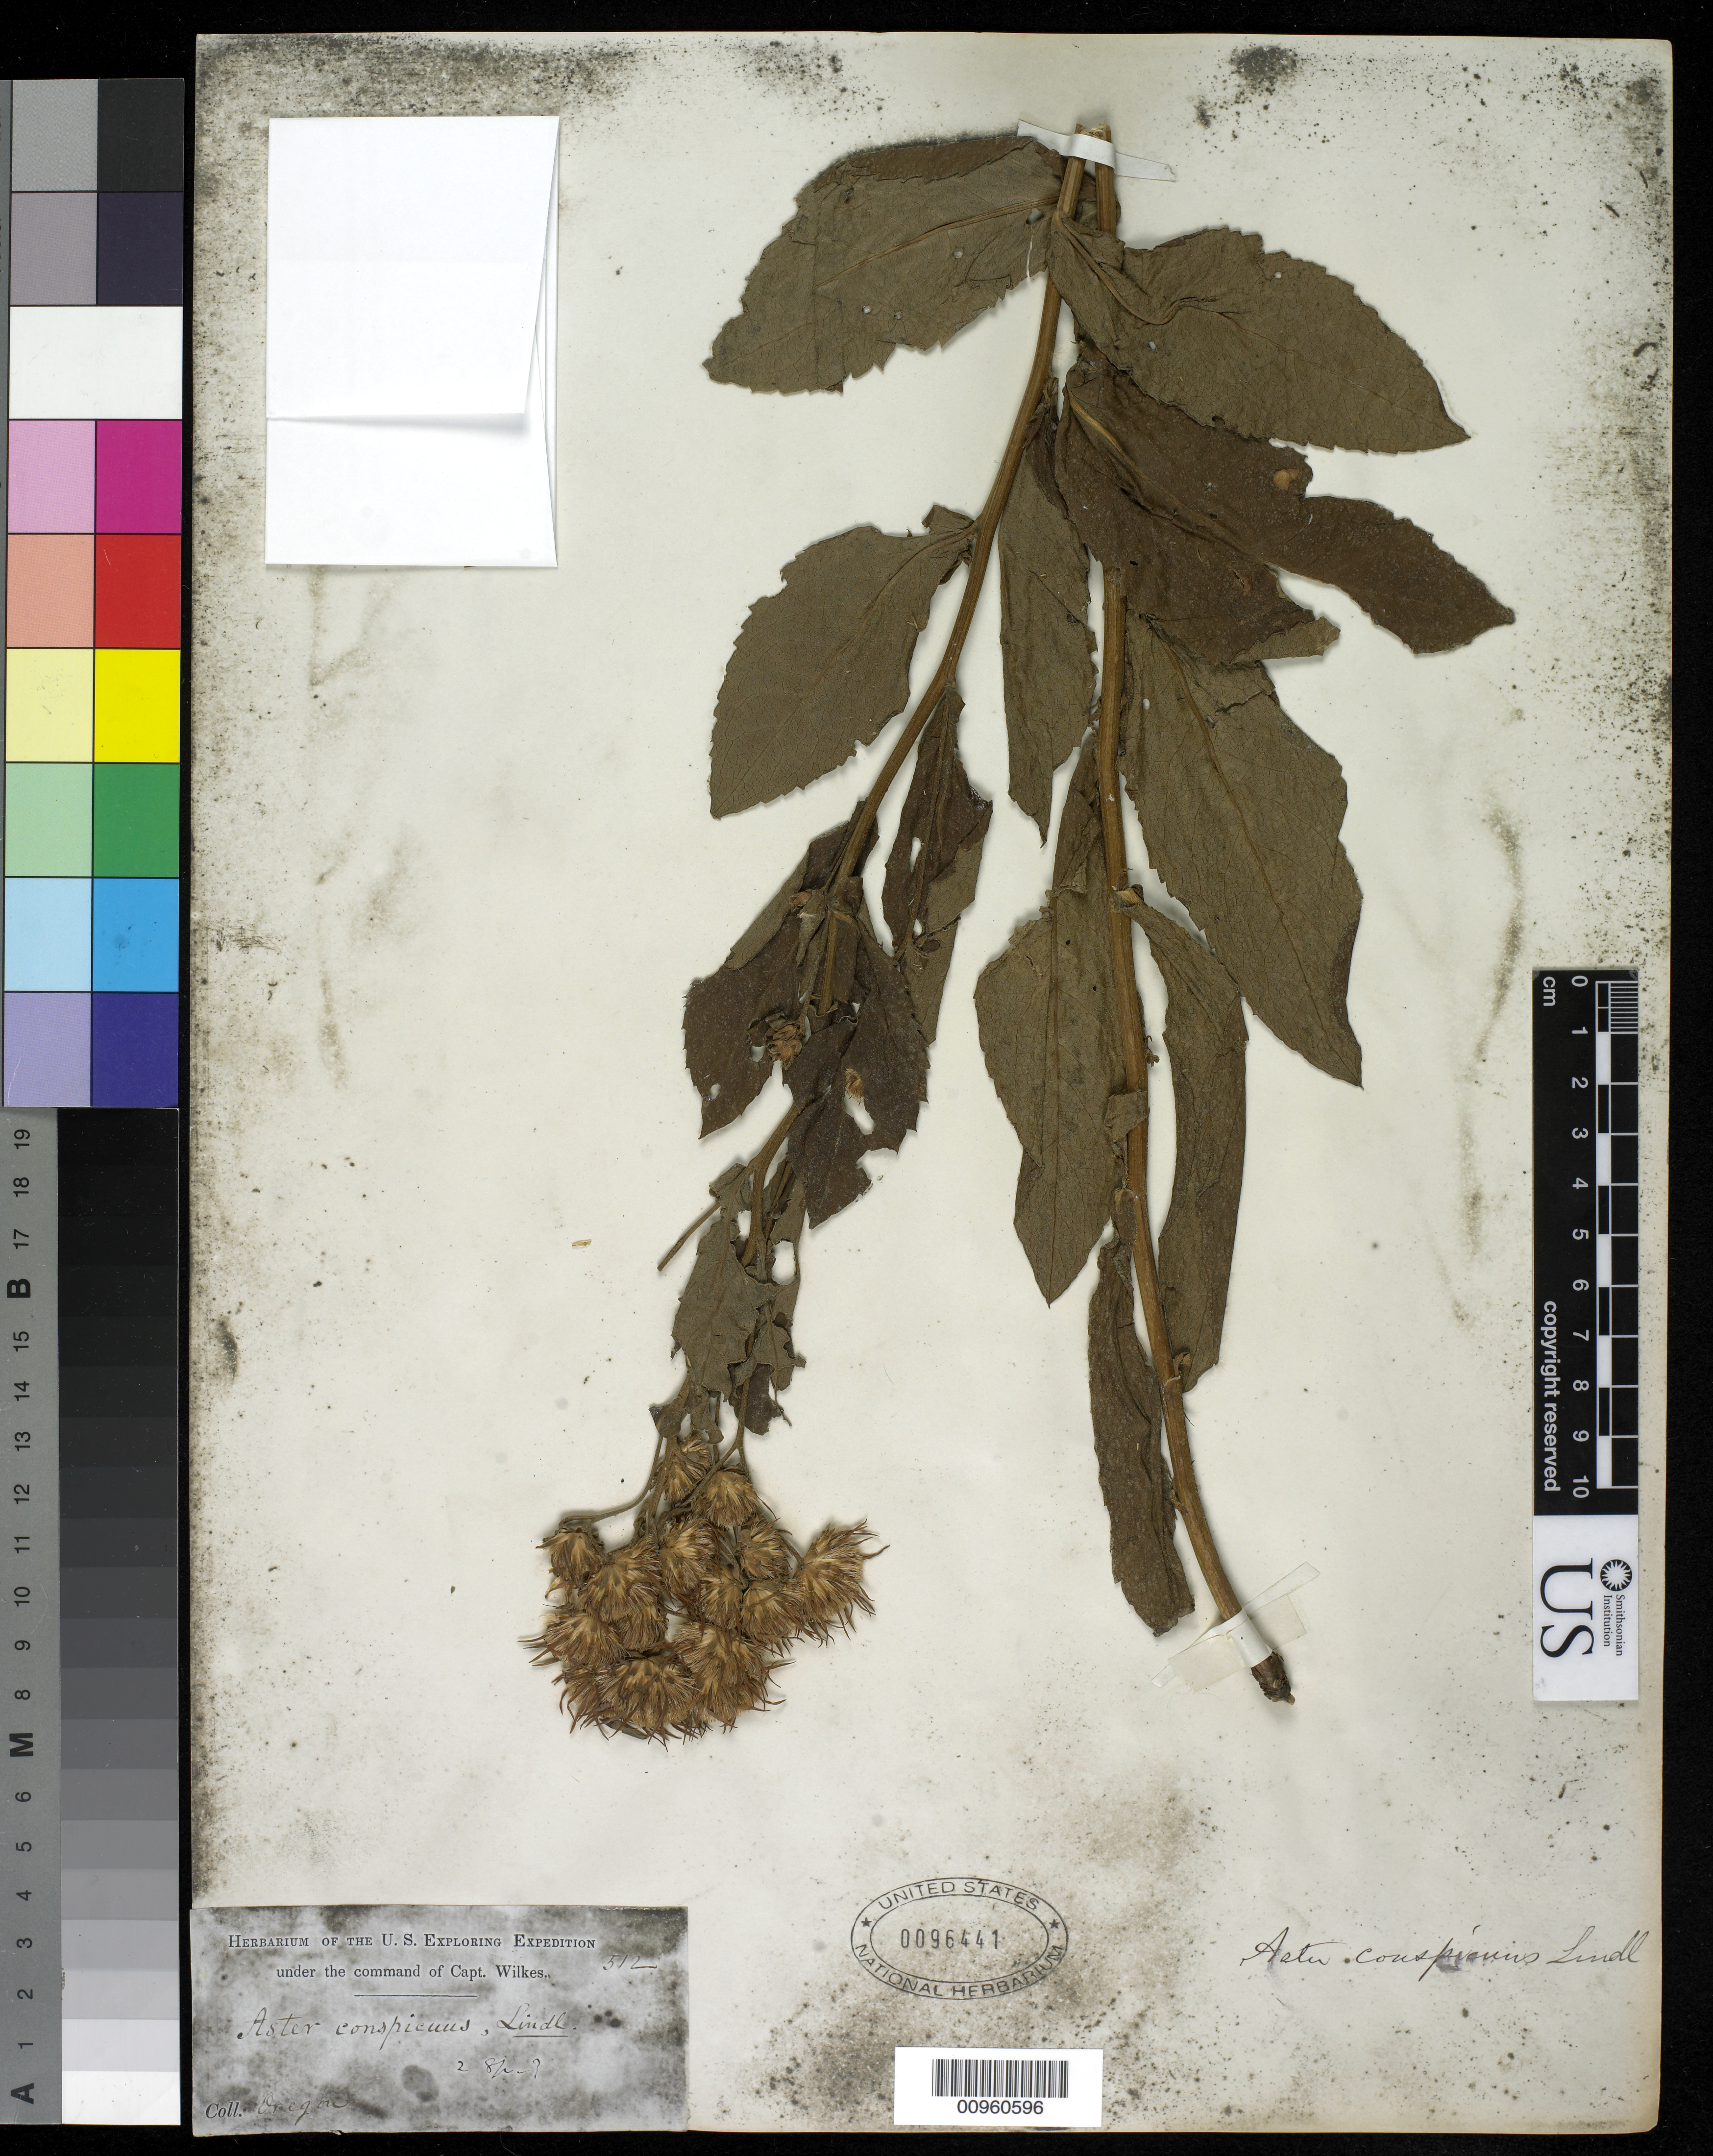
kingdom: Plantae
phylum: Tracheophyta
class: Magnoliopsida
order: Asterales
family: Asteraceae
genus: Eurybia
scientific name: Eurybia conspicua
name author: (Lindl.) G.L. Nesom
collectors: Wilkes Explor. Exped.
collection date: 1838/1842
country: United States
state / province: Oregon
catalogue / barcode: US 96441